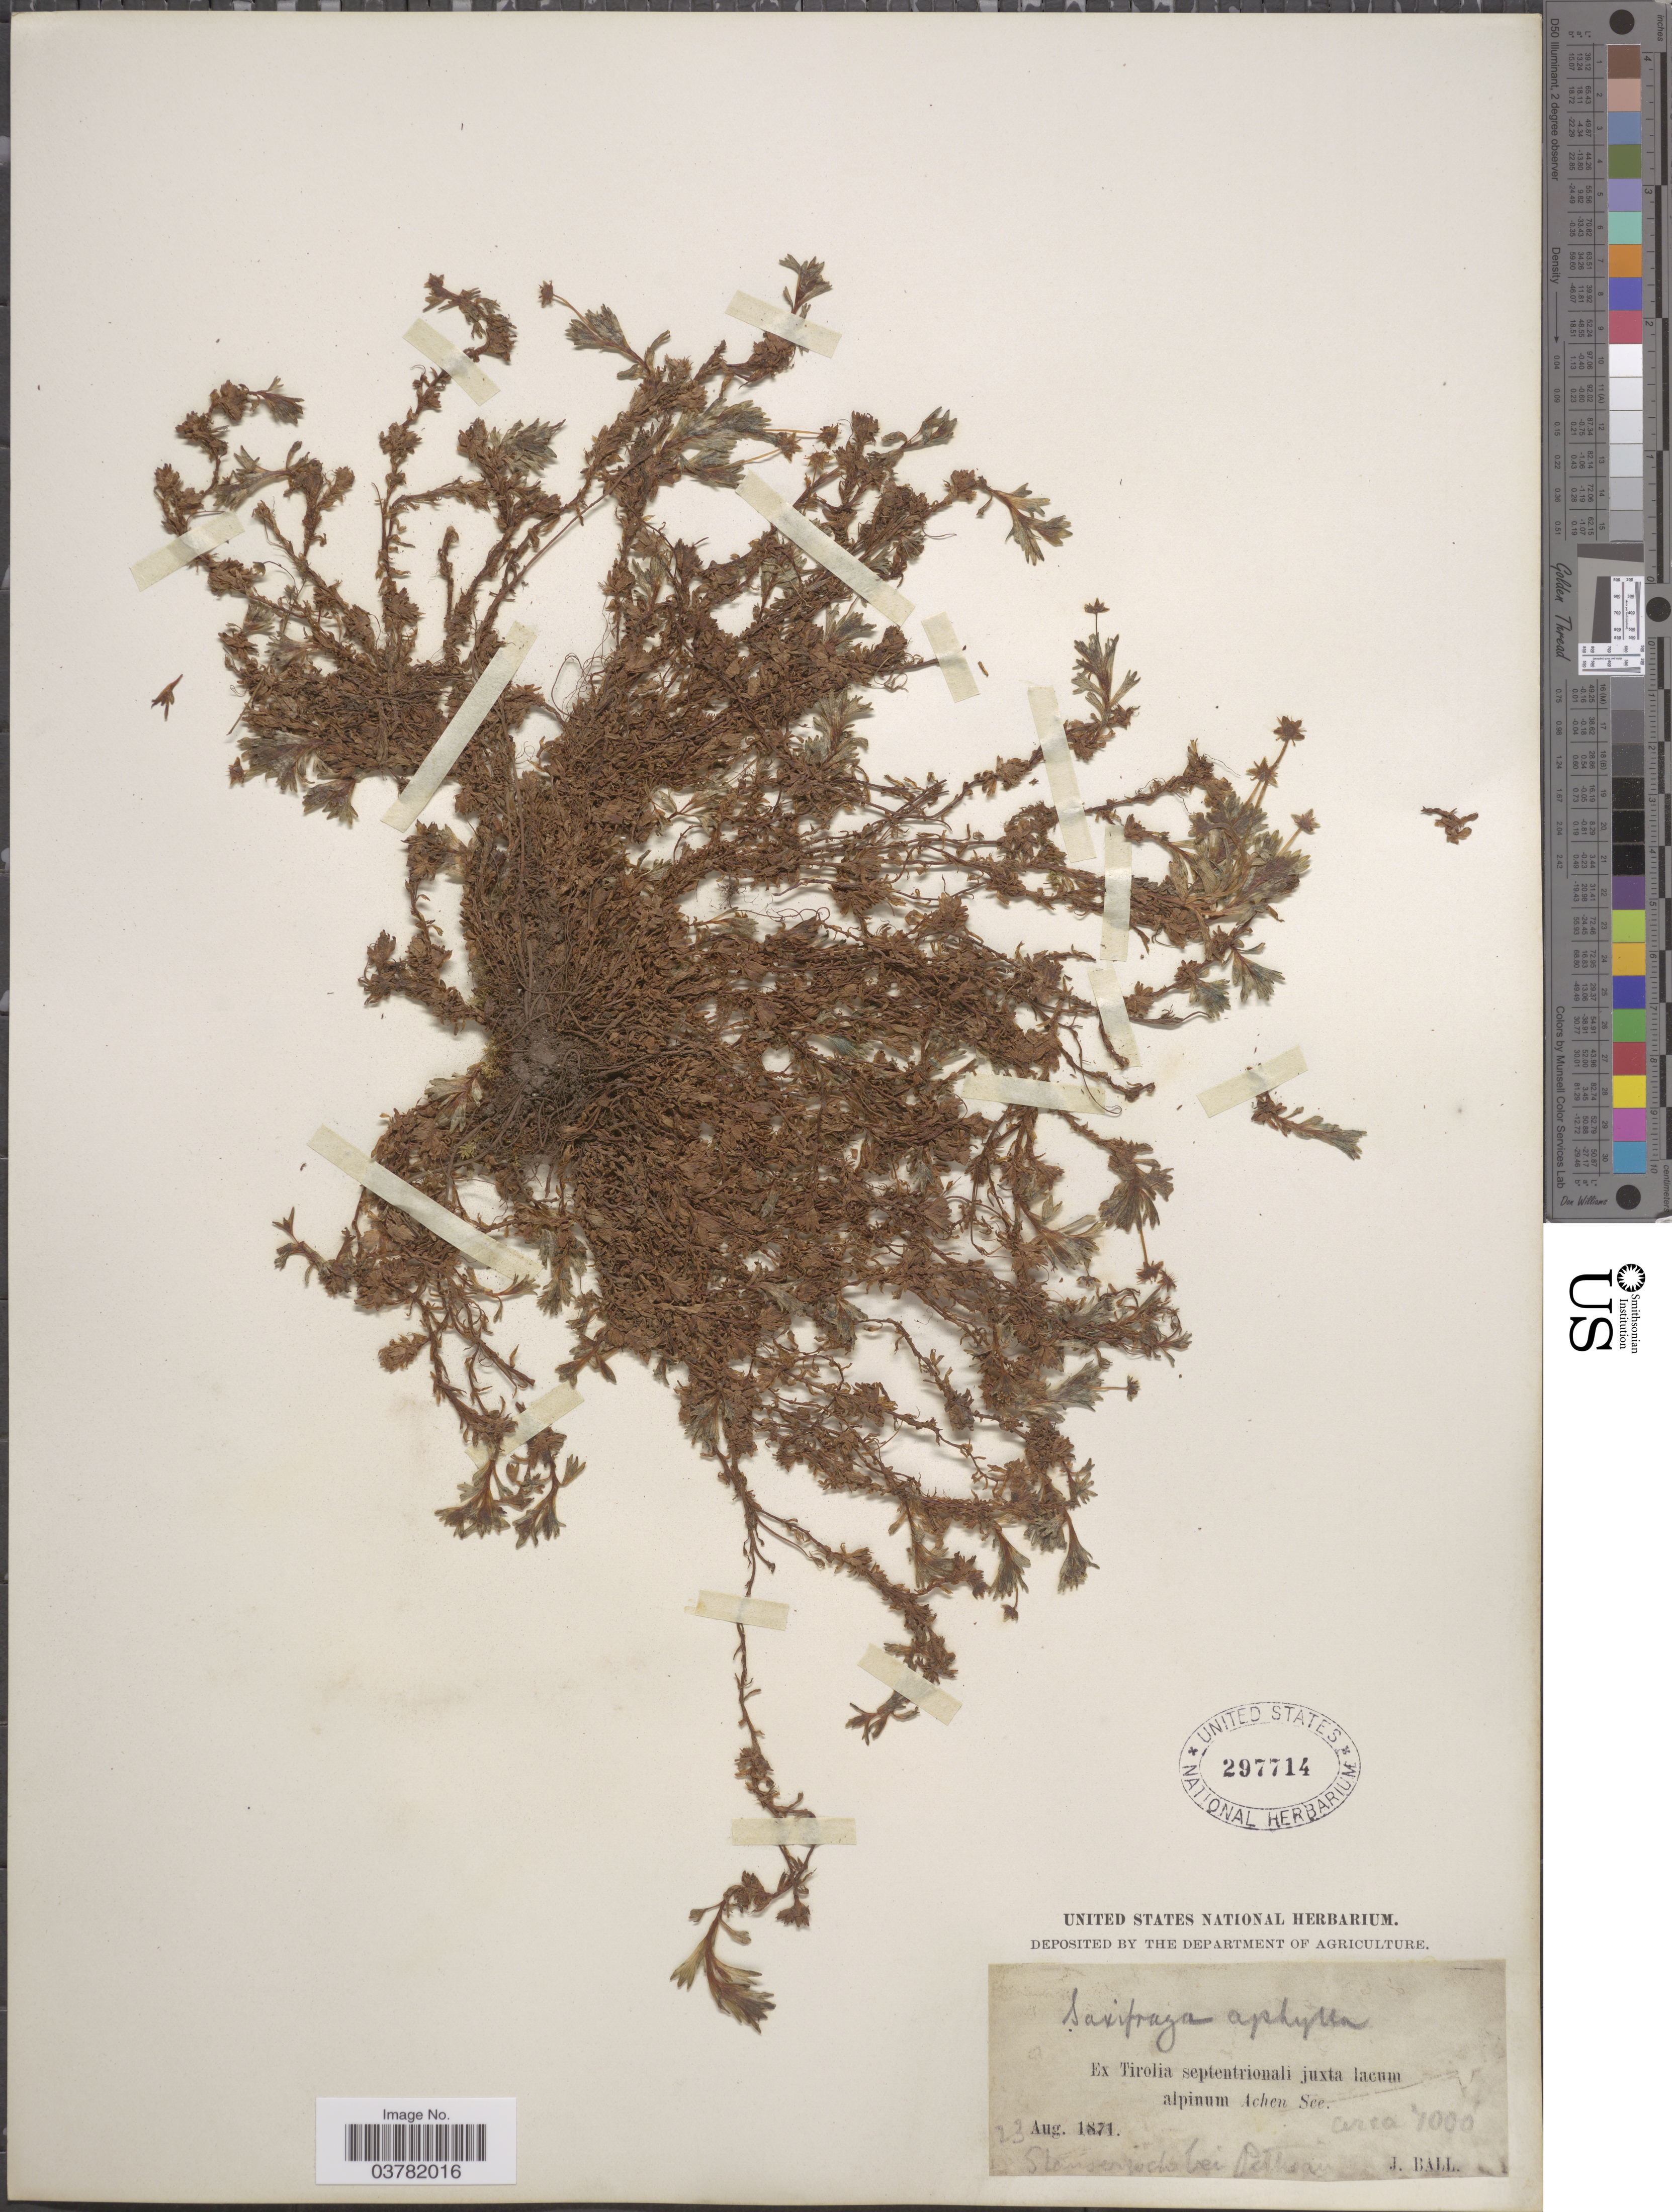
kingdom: Plantae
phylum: Tracheophyta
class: Magnoliopsida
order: Saxifragales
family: Saxifragaceae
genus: Saxifraga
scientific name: Saxifraga aphylla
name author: Sternb.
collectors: J. Ball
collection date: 1871-08-23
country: Austria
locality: Ex Tirolia septentrionali juxta lacum alpinum Achen See.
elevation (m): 2134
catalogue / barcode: US 297714